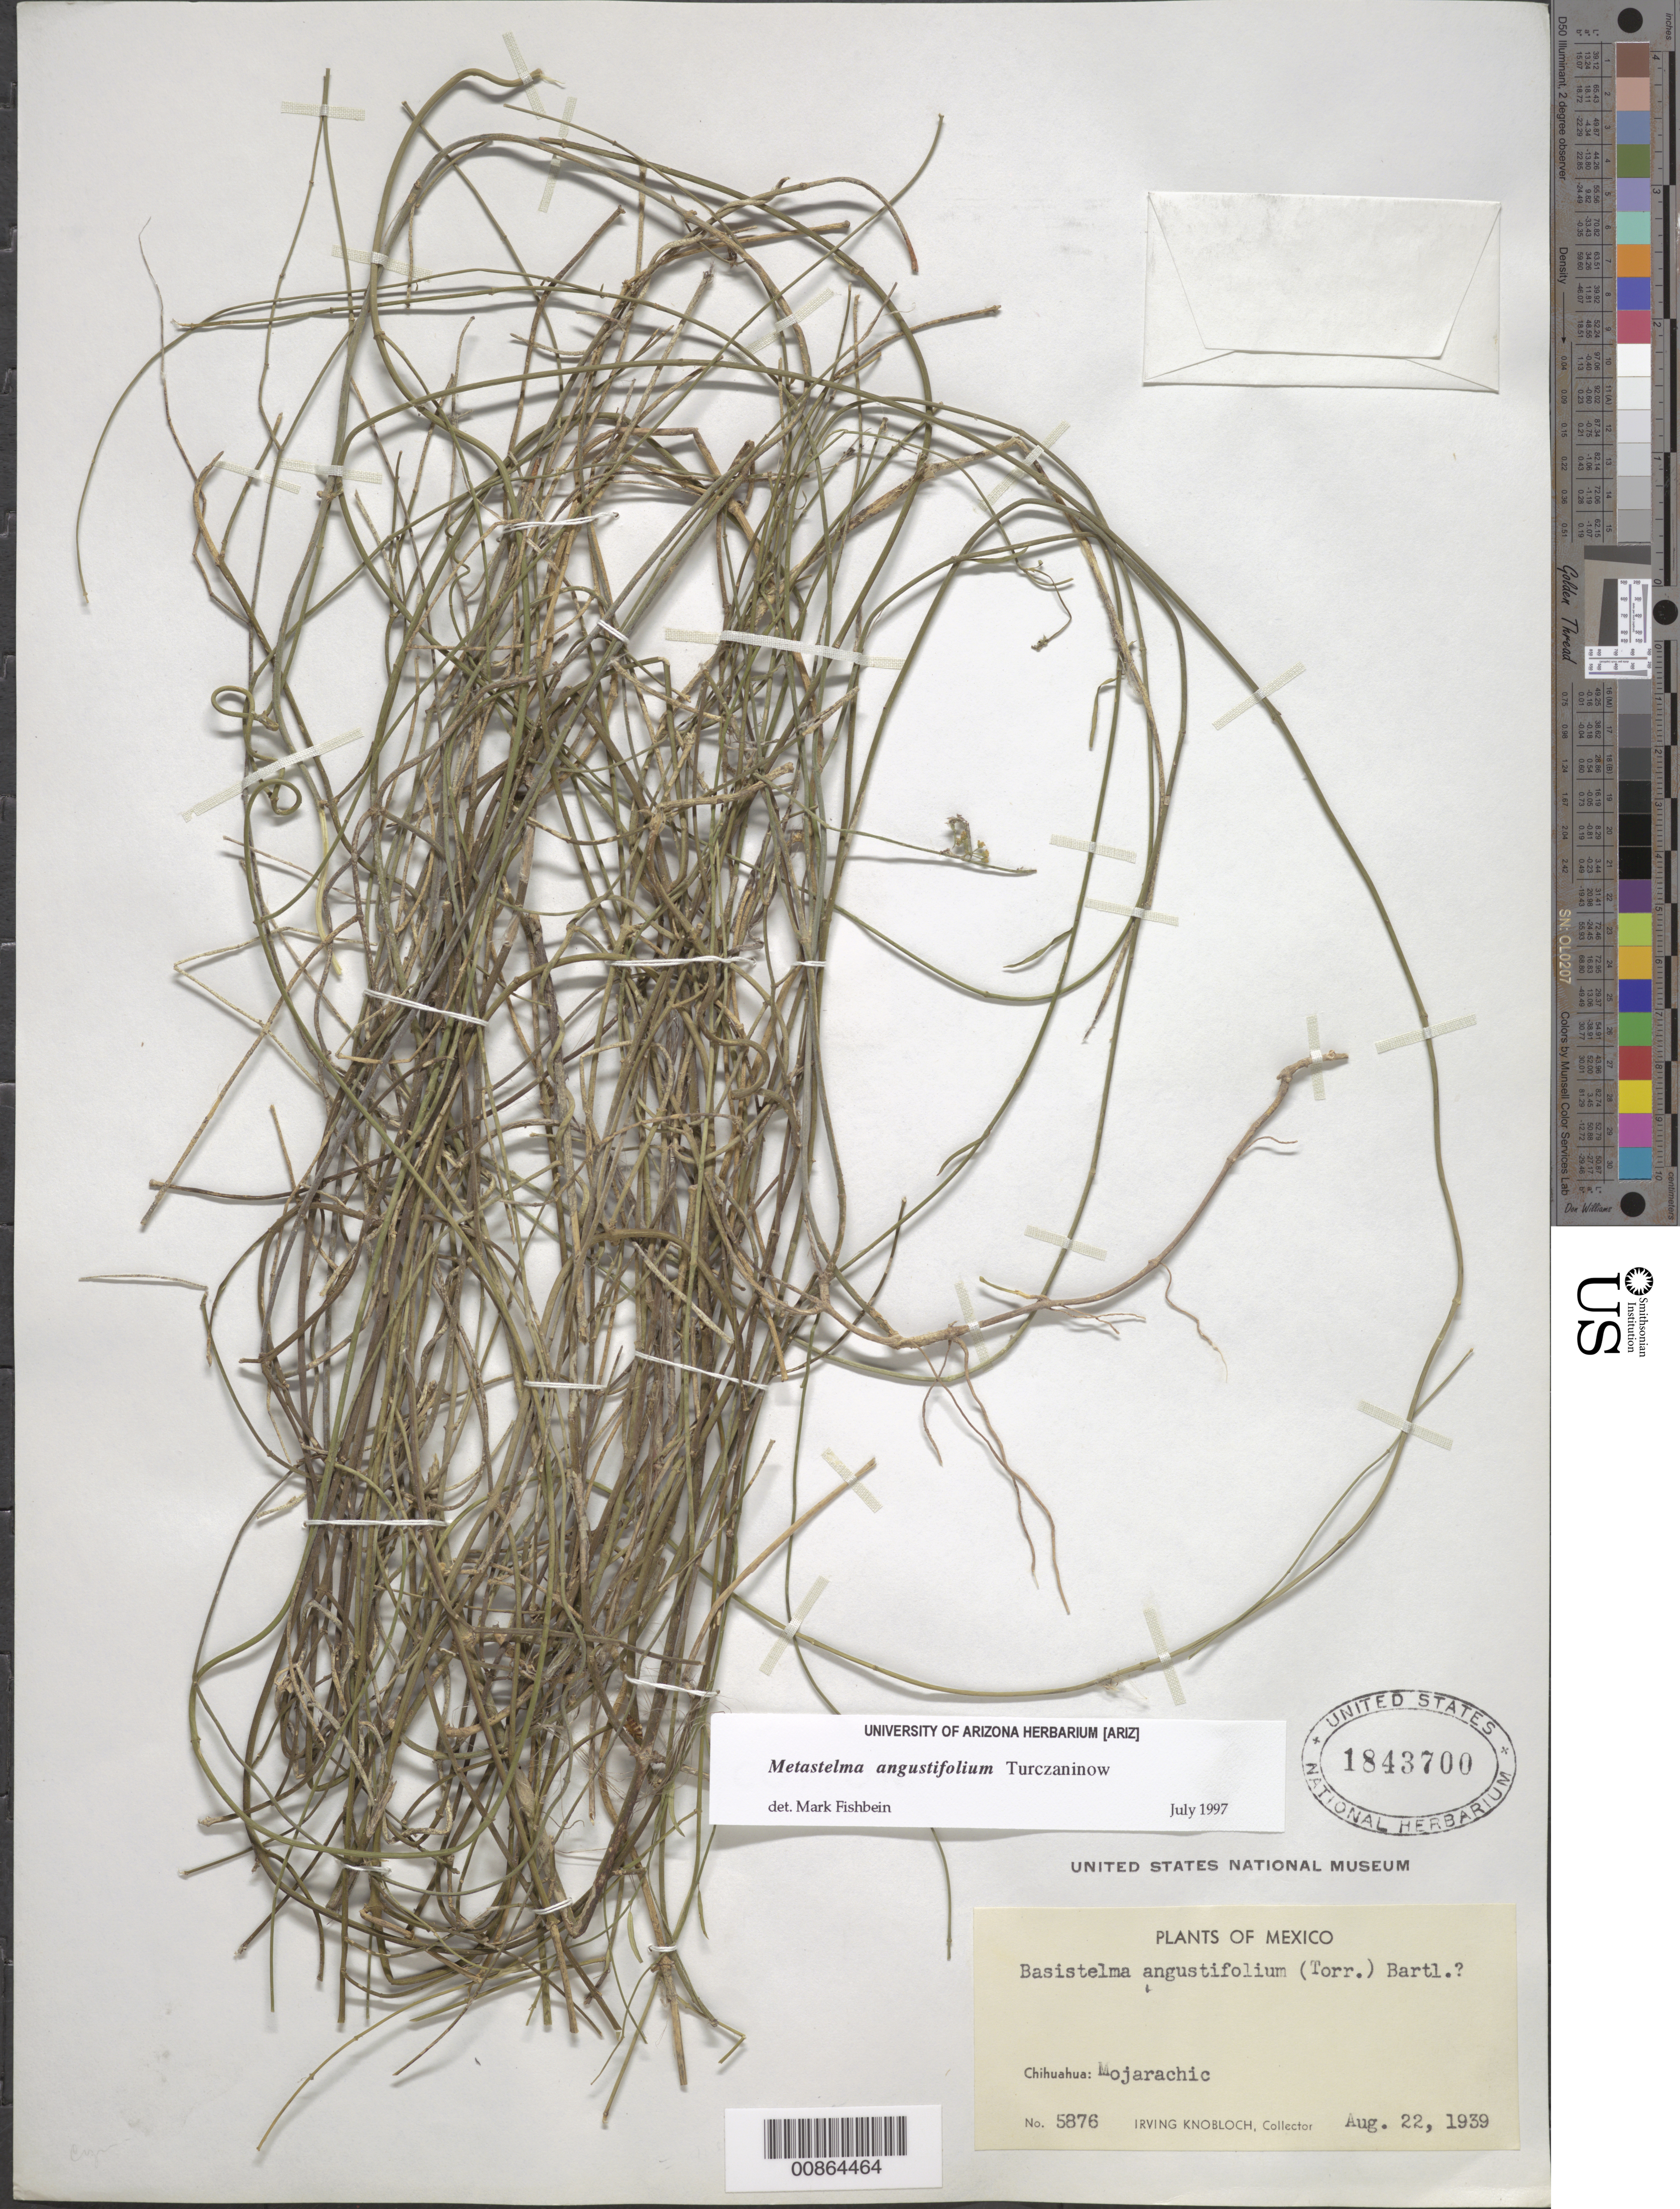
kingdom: Plantae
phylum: Tracheophyta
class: Magnoliopsida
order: Gentianales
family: Apocynaceae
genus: Metastelma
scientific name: Metastelma angustifolium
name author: Turcz.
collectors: I. W. Knobloch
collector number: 5876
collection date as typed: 22 Aug 1939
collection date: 1939-08-22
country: Mexico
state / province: Chihuahua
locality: Mojarachic, Chihuahua.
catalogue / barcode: US 1843700